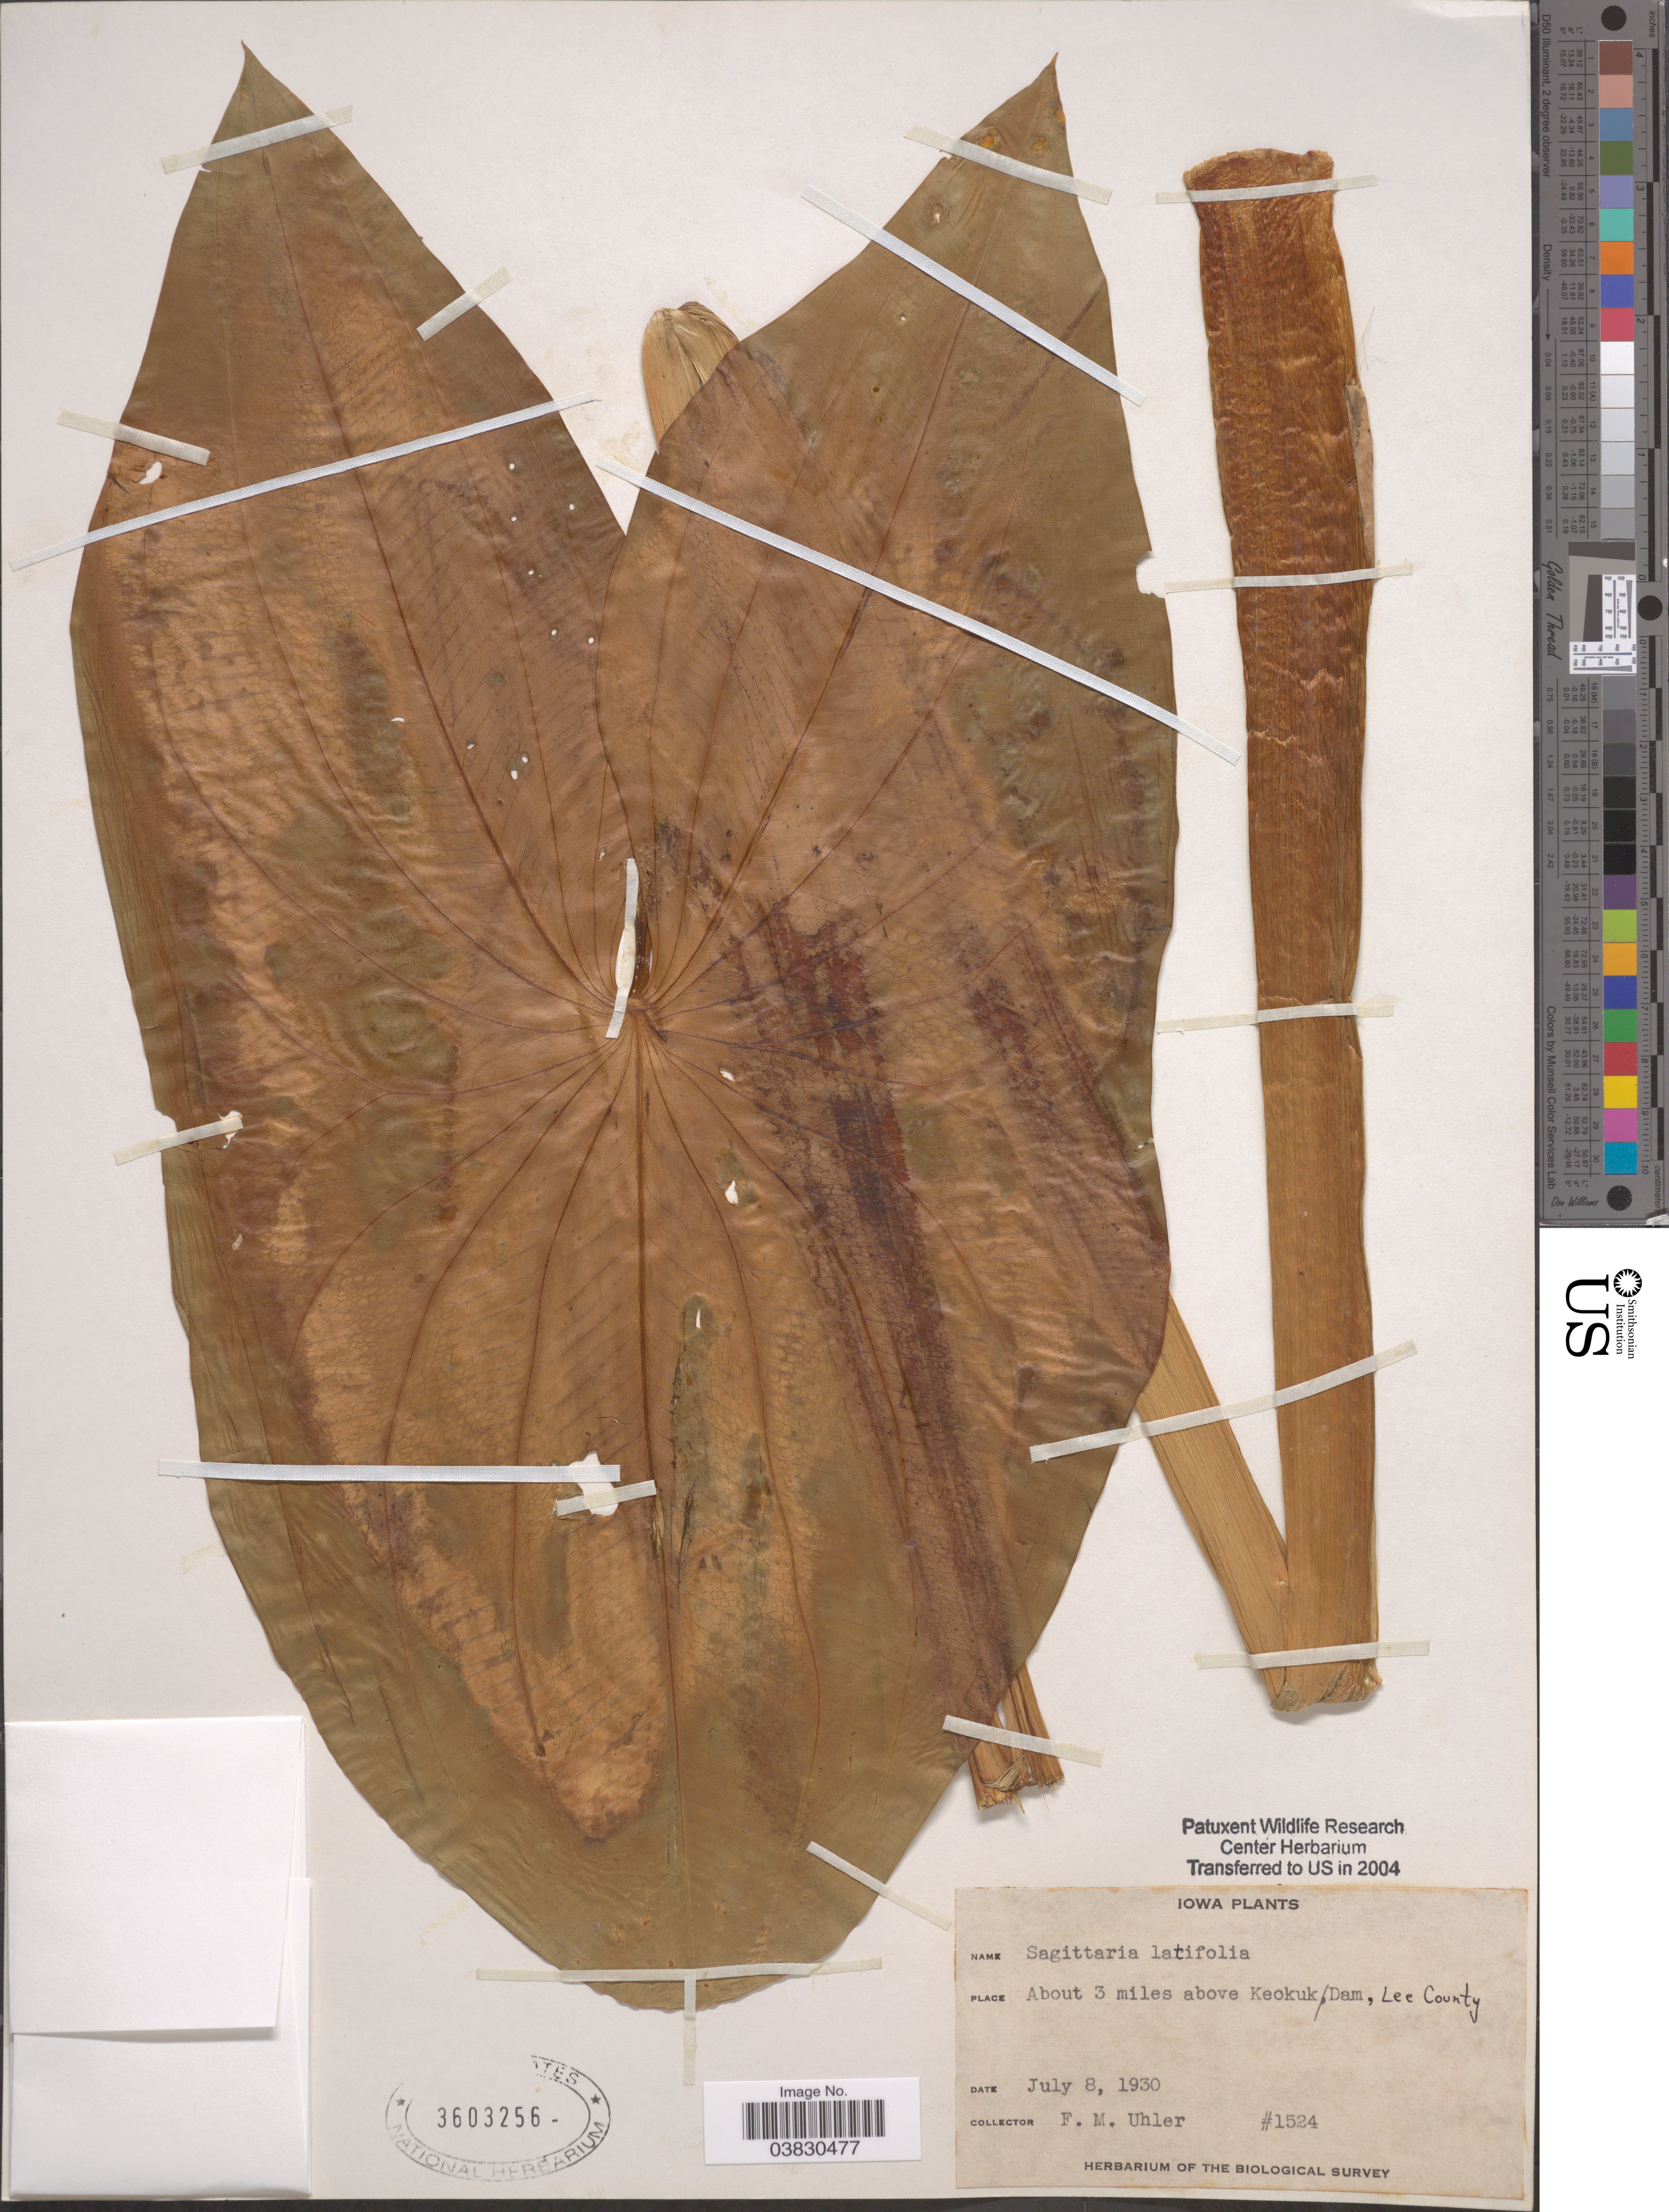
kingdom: Plantae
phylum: Tracheophyta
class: Liliopsida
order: Alismatales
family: Alismataceae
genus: Sagittaria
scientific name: Sagittaria latifolia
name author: Willd.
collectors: F. M. Uhler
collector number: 1524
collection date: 1930-07-08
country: United States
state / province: Iowa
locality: About 3 miles above Keokuk/Dam, Lee County.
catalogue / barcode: US 3603256